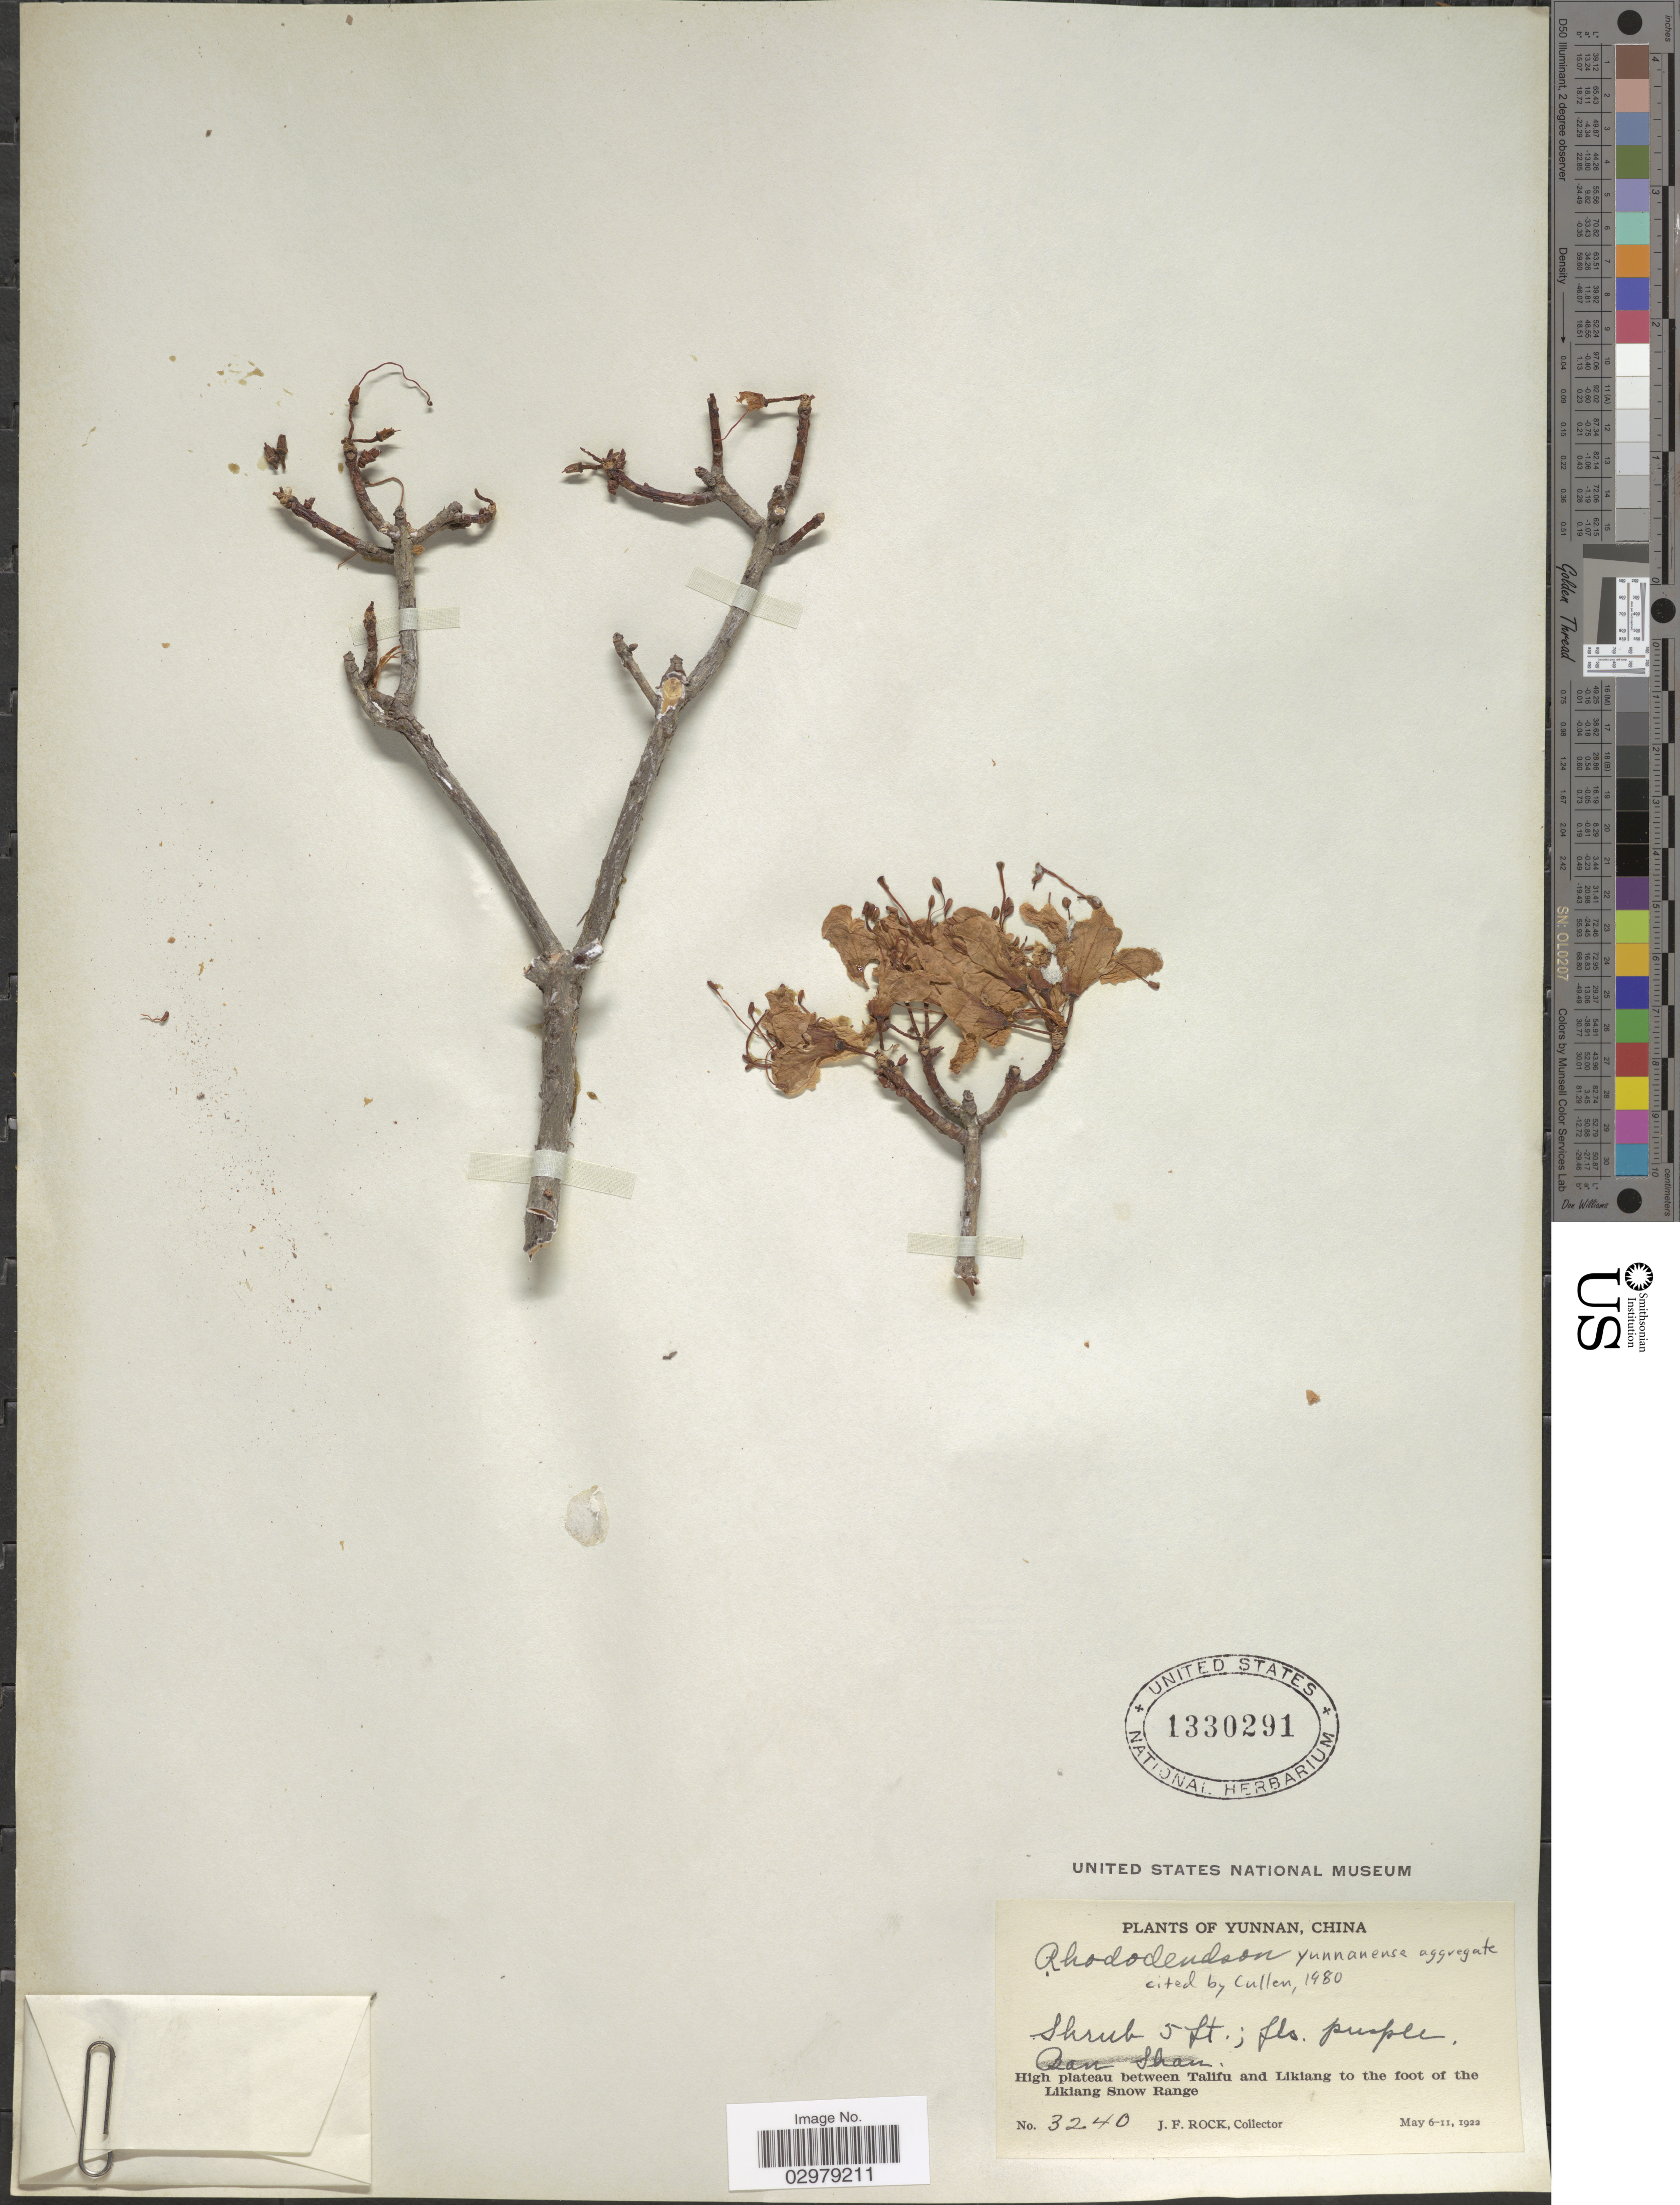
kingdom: Plantae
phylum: Tracheophyta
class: Magnoliopsida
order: Ericales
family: Ericaceae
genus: Rhododendron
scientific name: Rhododendron yunnanense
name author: Franch.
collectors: J. Rock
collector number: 3240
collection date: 1922-05-06/1922-05-11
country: China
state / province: Yunnan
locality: High plateau between Talifu and Likiang to the foot of the Likiang Snow Range.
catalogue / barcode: US 1330291